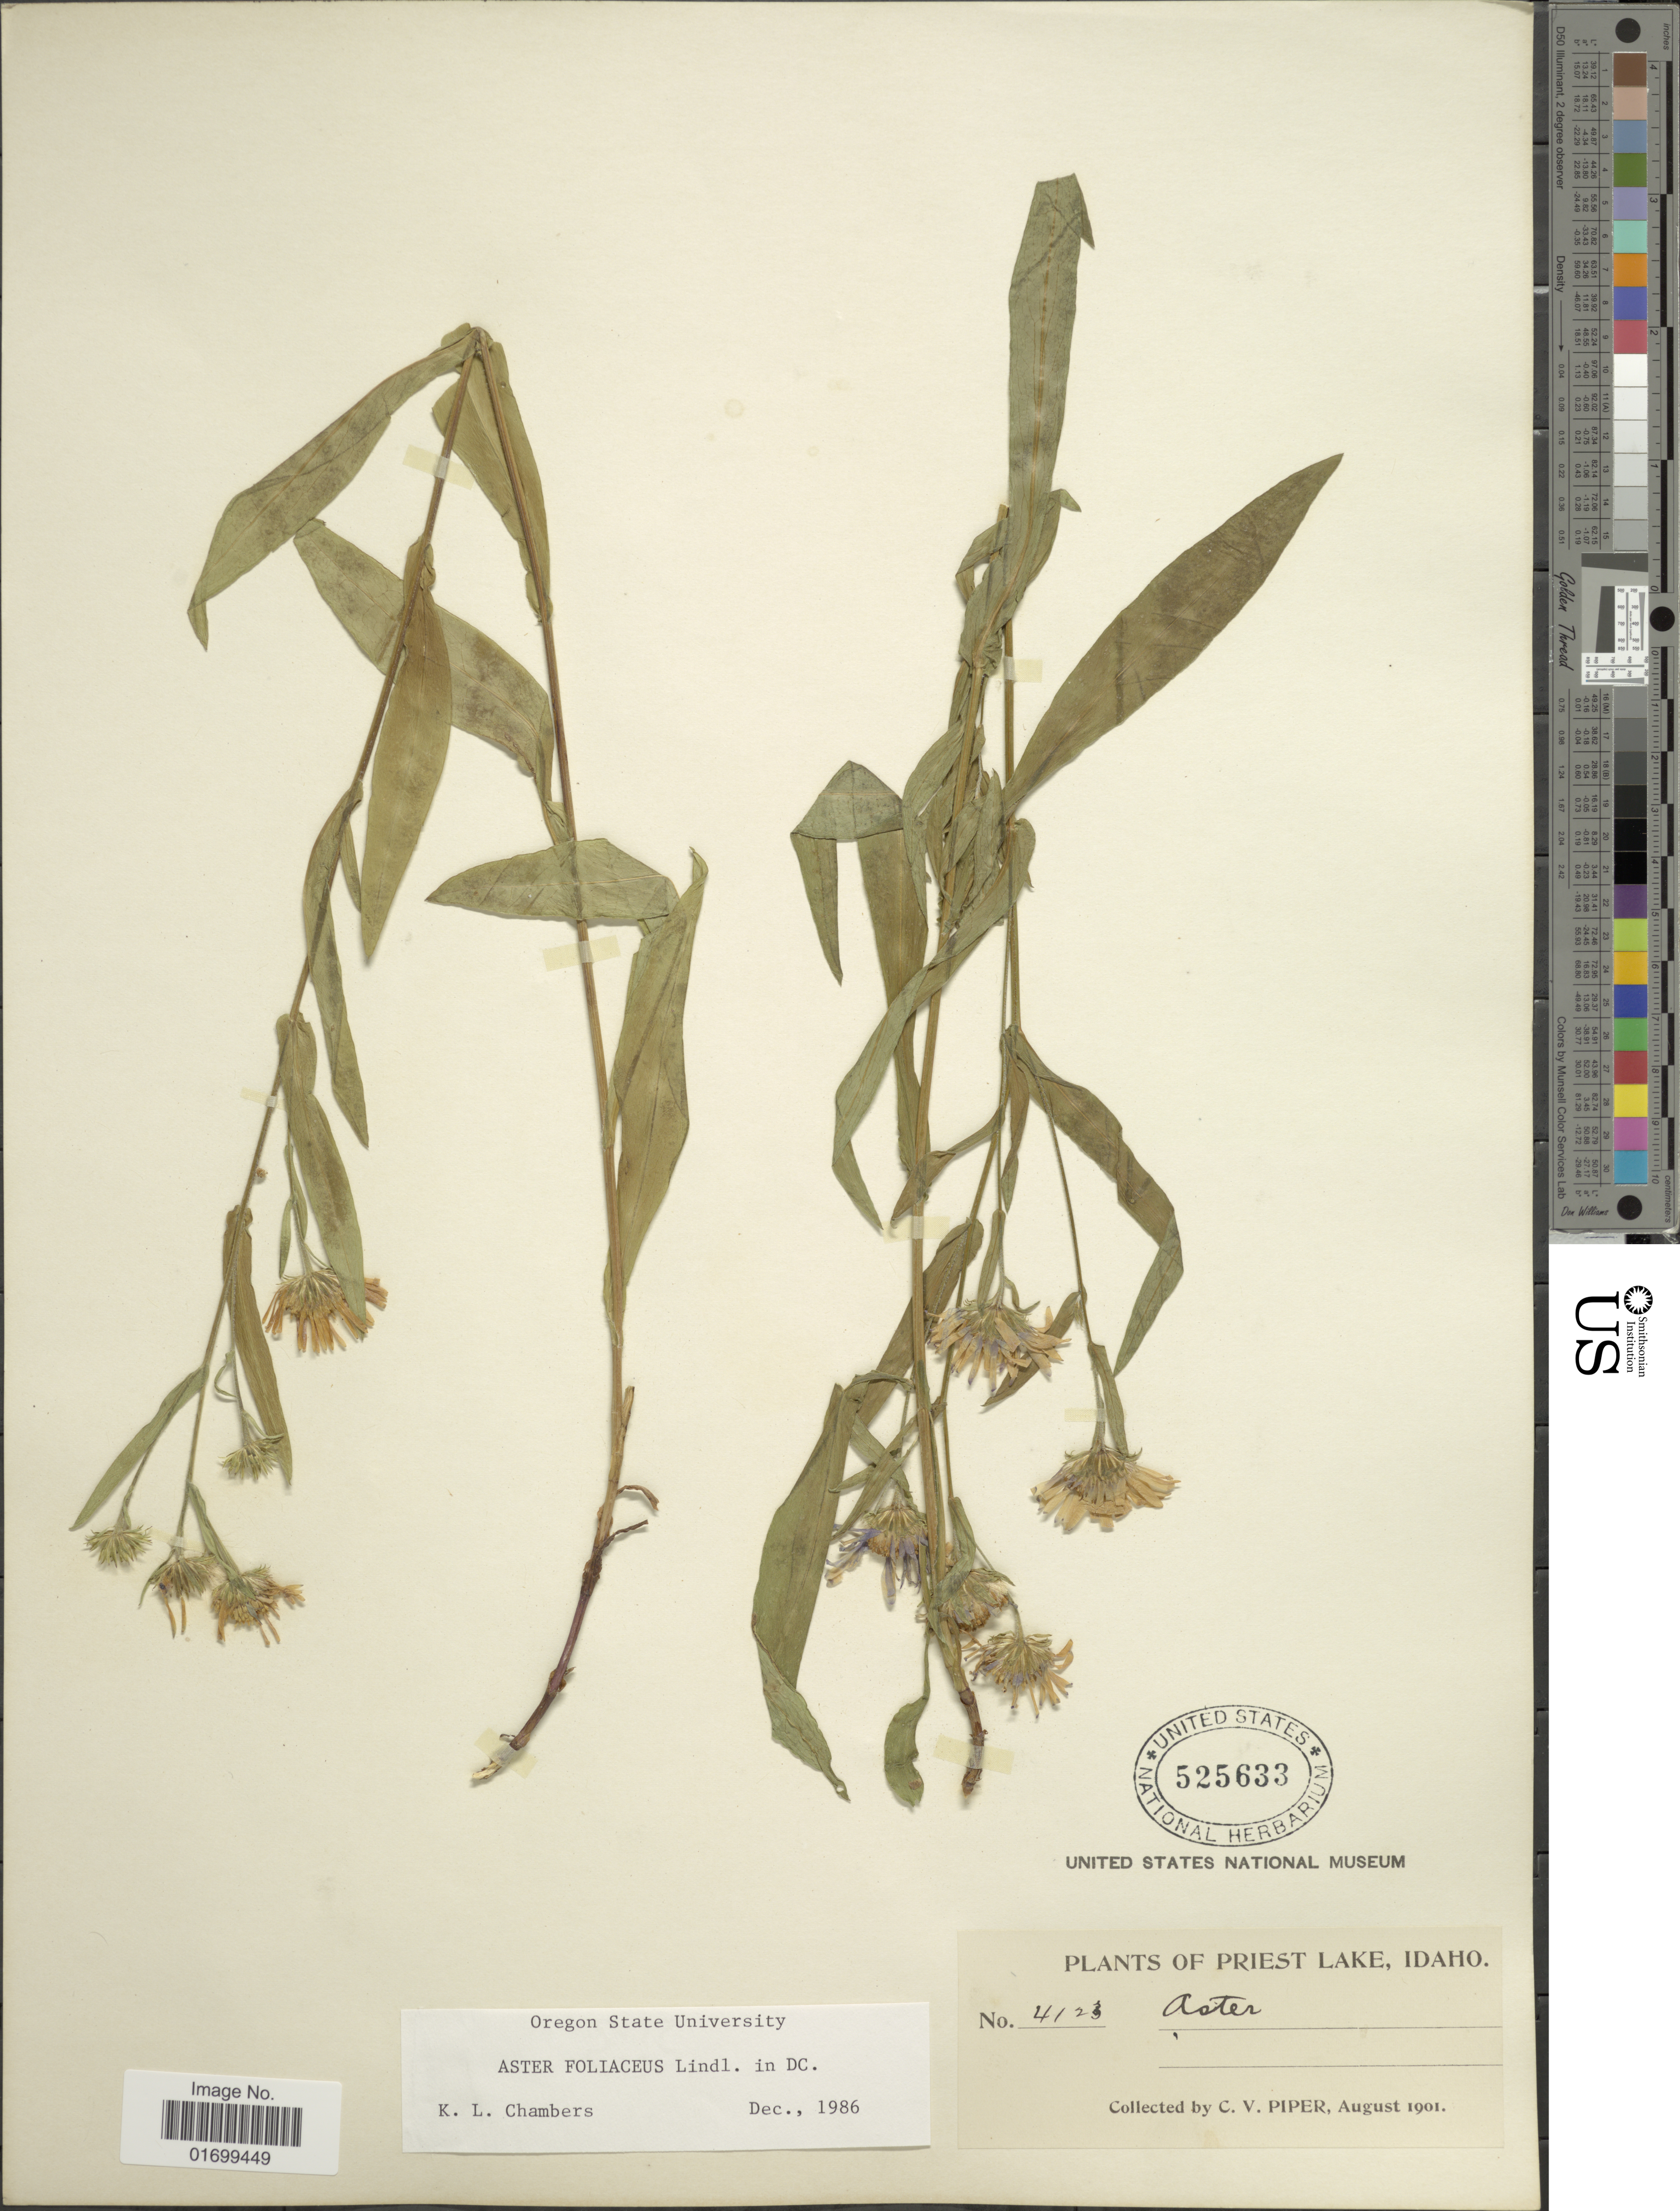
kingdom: Plantae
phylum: Tracheophyta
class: Magnoliopsida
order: Asterales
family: Asteraceae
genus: Symphyotrichum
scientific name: Symphyotrichum foliaceum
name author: (Lindl. ex DC.) G.L. Nesom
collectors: C. V. Piper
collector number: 4123*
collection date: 1901-08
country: United States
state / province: Idaho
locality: Priest Lake.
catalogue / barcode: US 525633